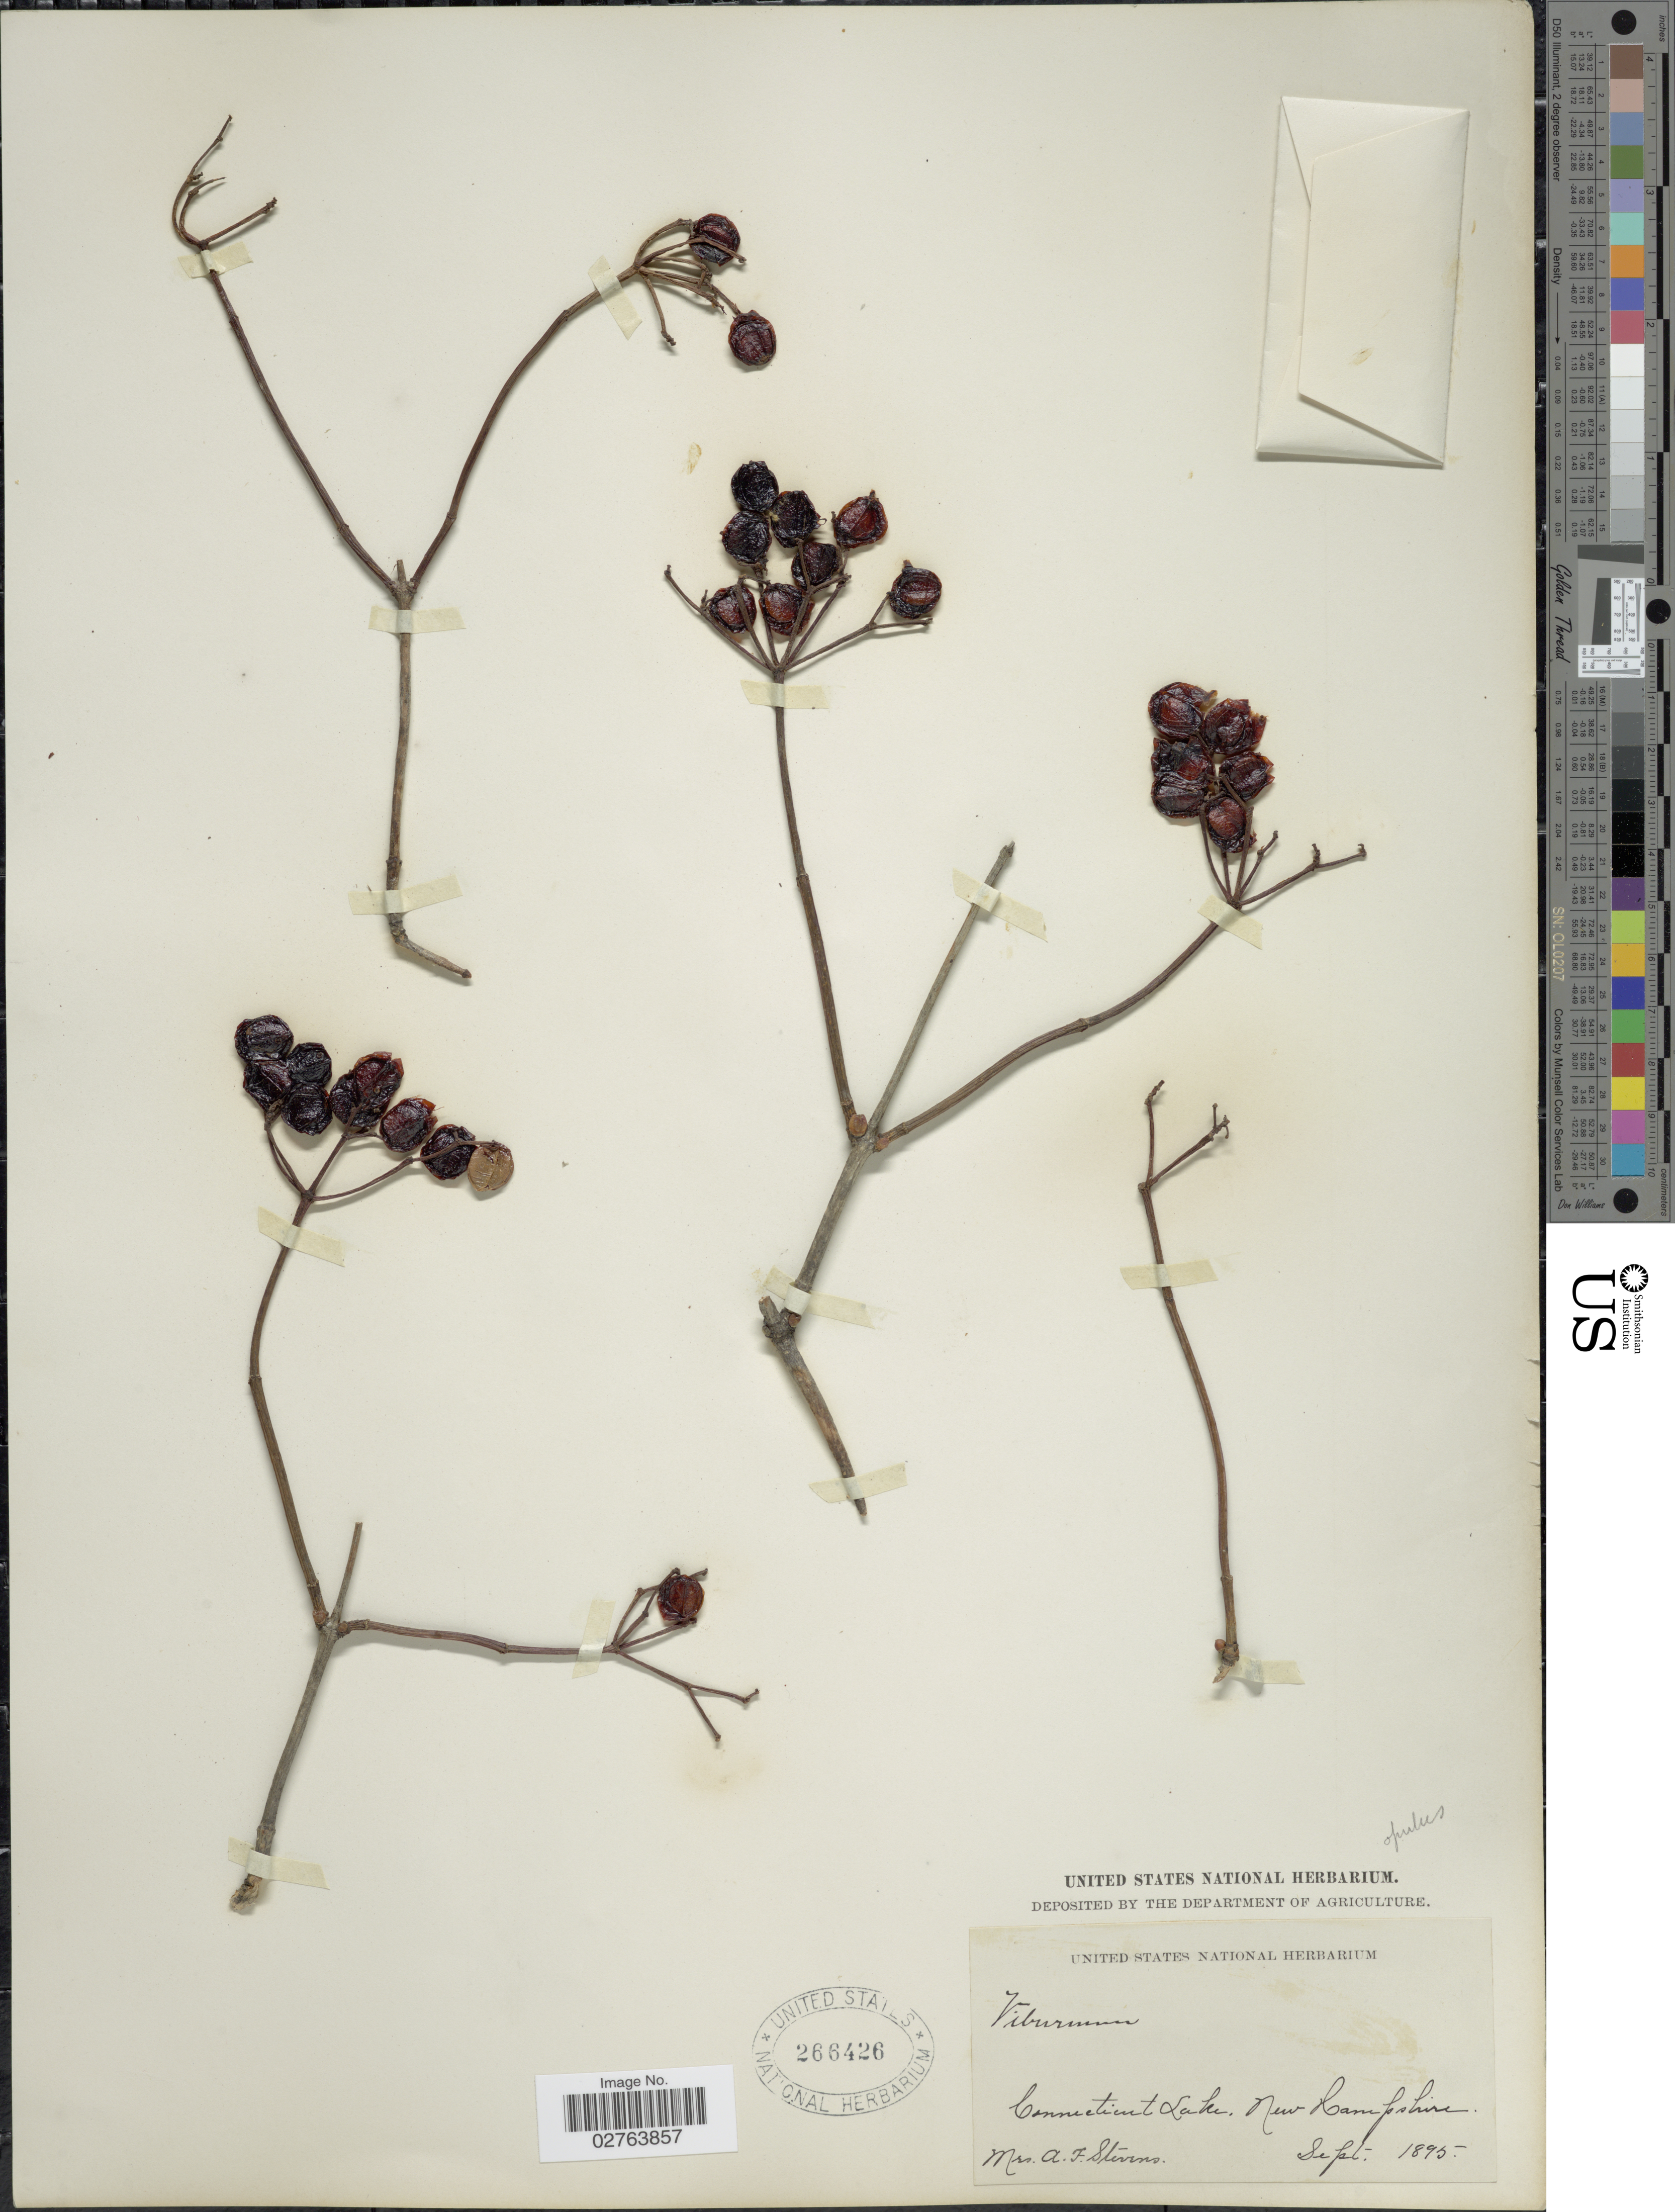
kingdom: Plantae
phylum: Tracheophyta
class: Magnoliopsida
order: Dipsacales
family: Viburnaceae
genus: Viburnum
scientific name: Viburnum opulus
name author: L.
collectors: A. Stevens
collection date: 1895-09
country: United States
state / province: New Hampshire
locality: Connecticut Lake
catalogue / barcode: US 266426